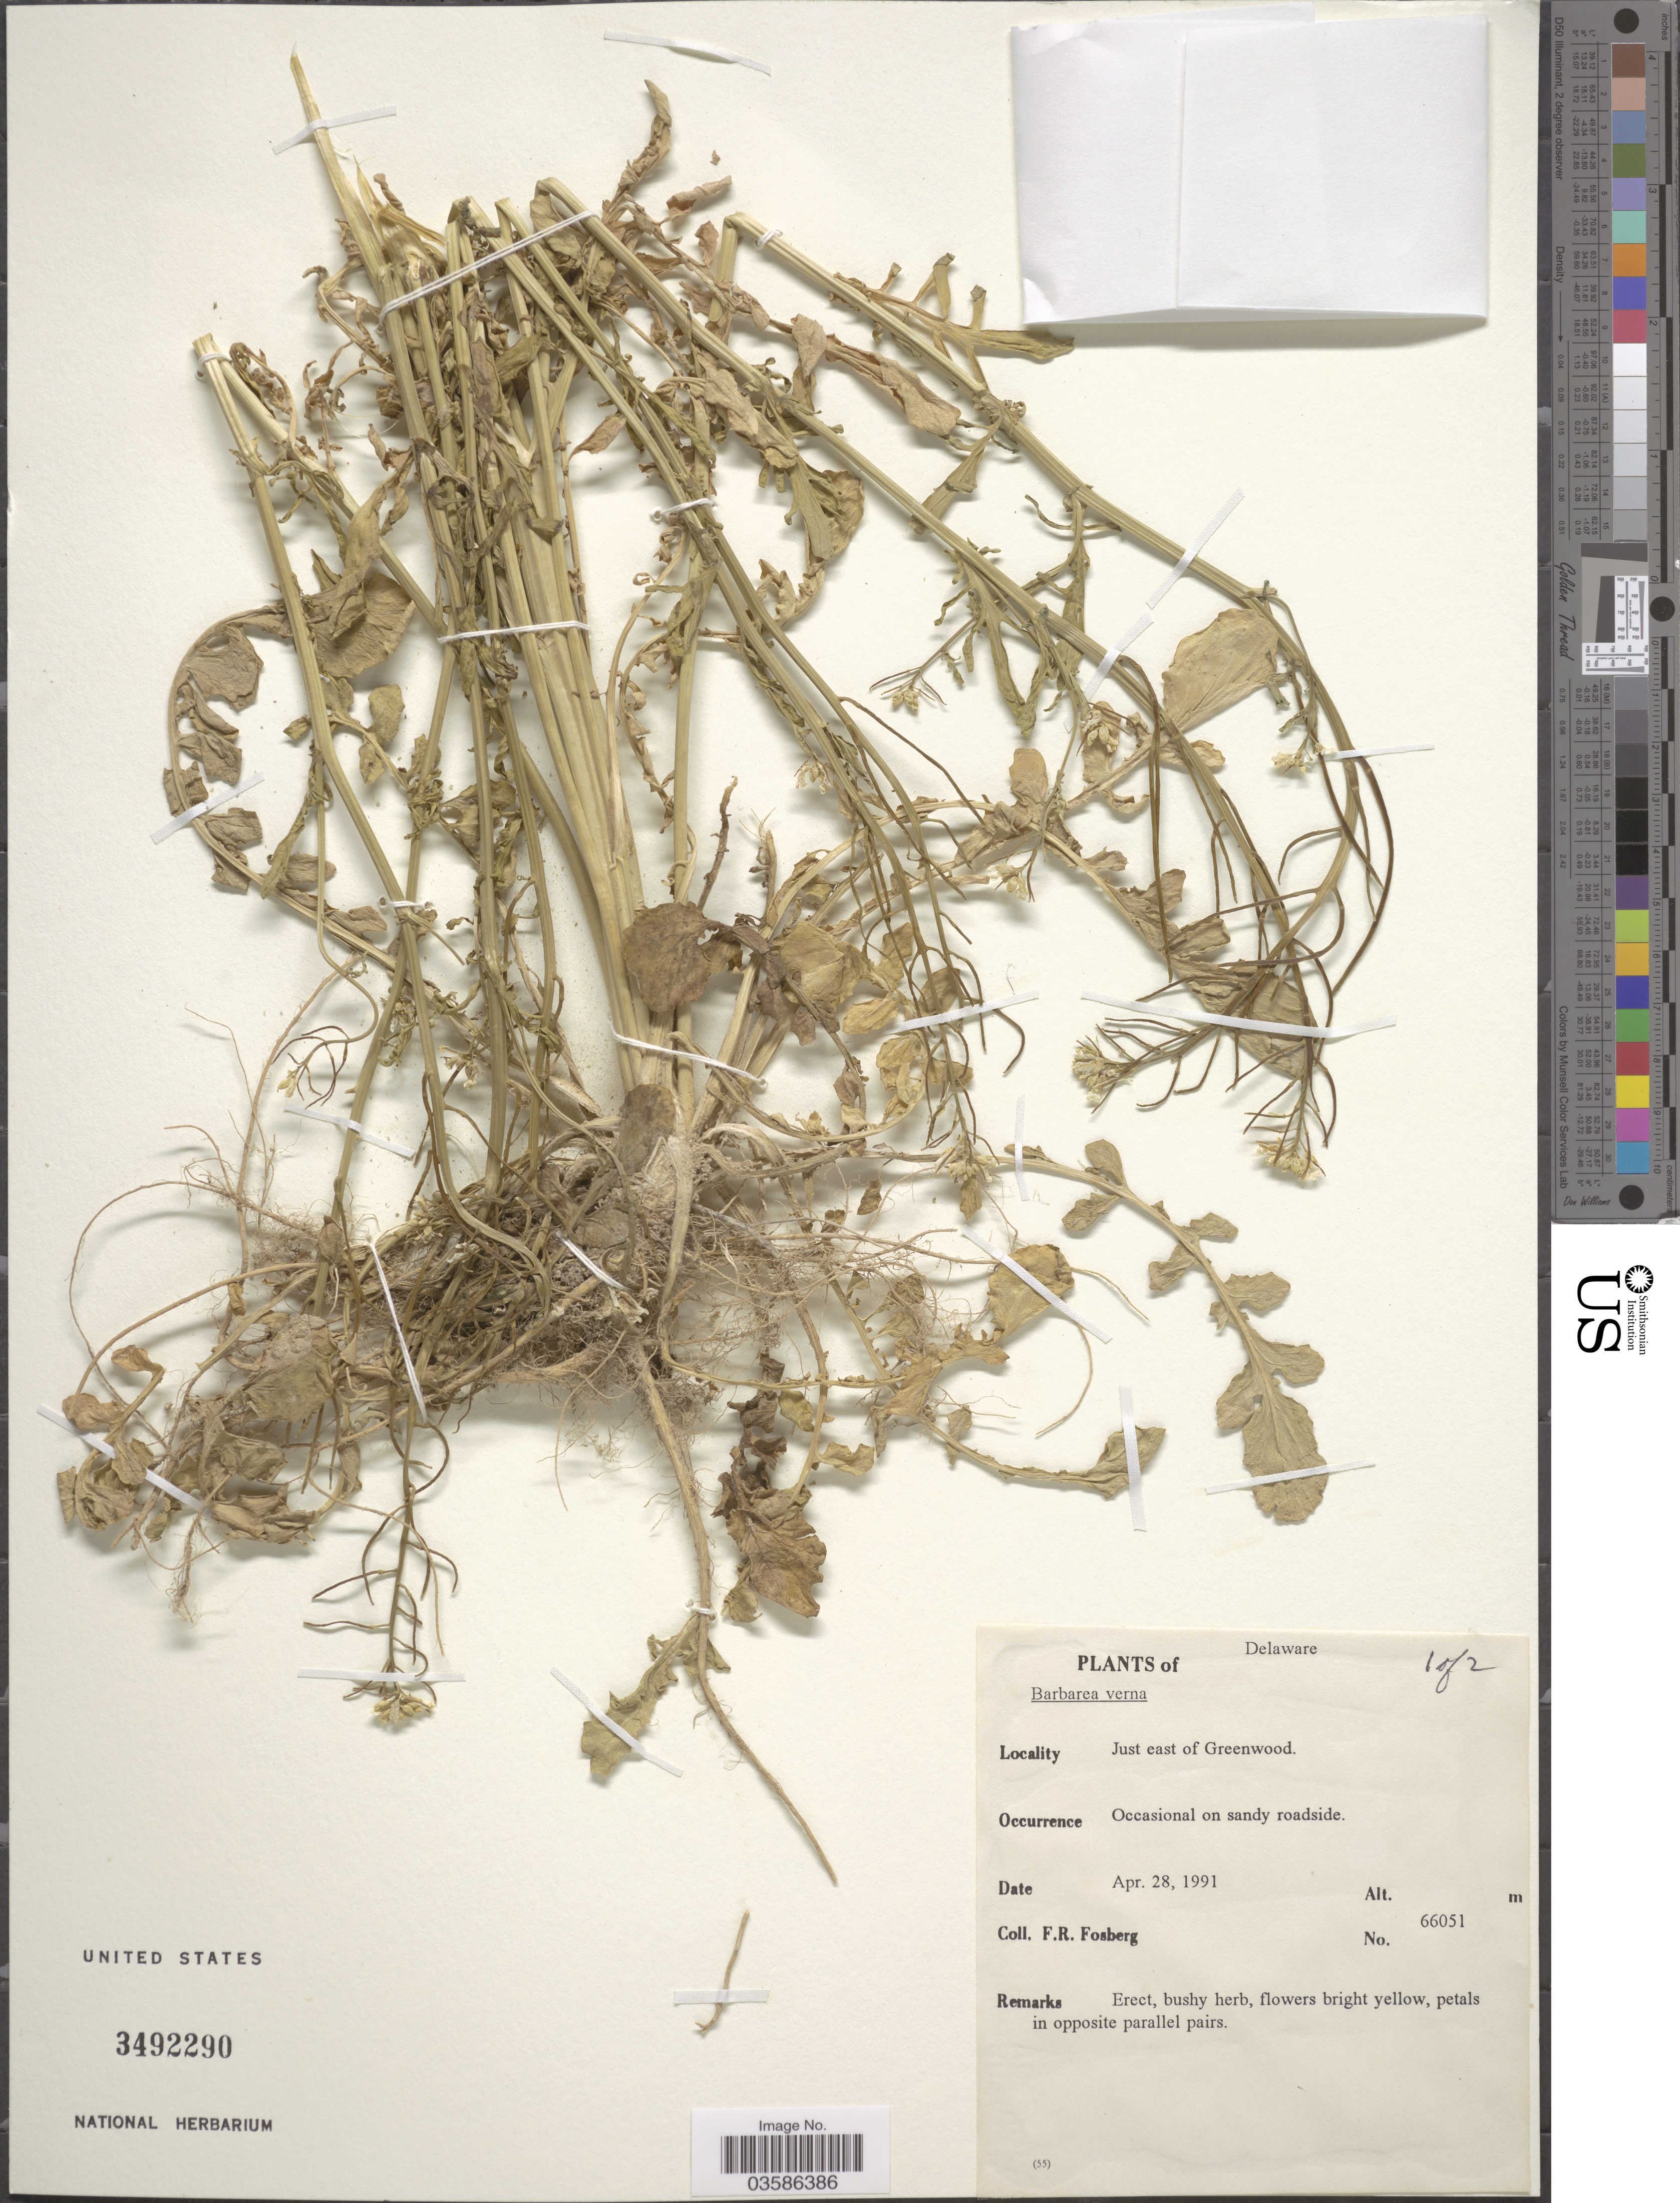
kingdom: Plantae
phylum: Tracheophyta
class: Magnoliopsida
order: Brassicales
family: Brassicaceae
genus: Barbarea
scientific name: Barbarea verna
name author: (Mill.) Asch.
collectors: F. R. Fosberg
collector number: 66051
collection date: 1991-04-28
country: United States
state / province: Delaware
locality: Just east of Greenwood.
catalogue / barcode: US 3492290